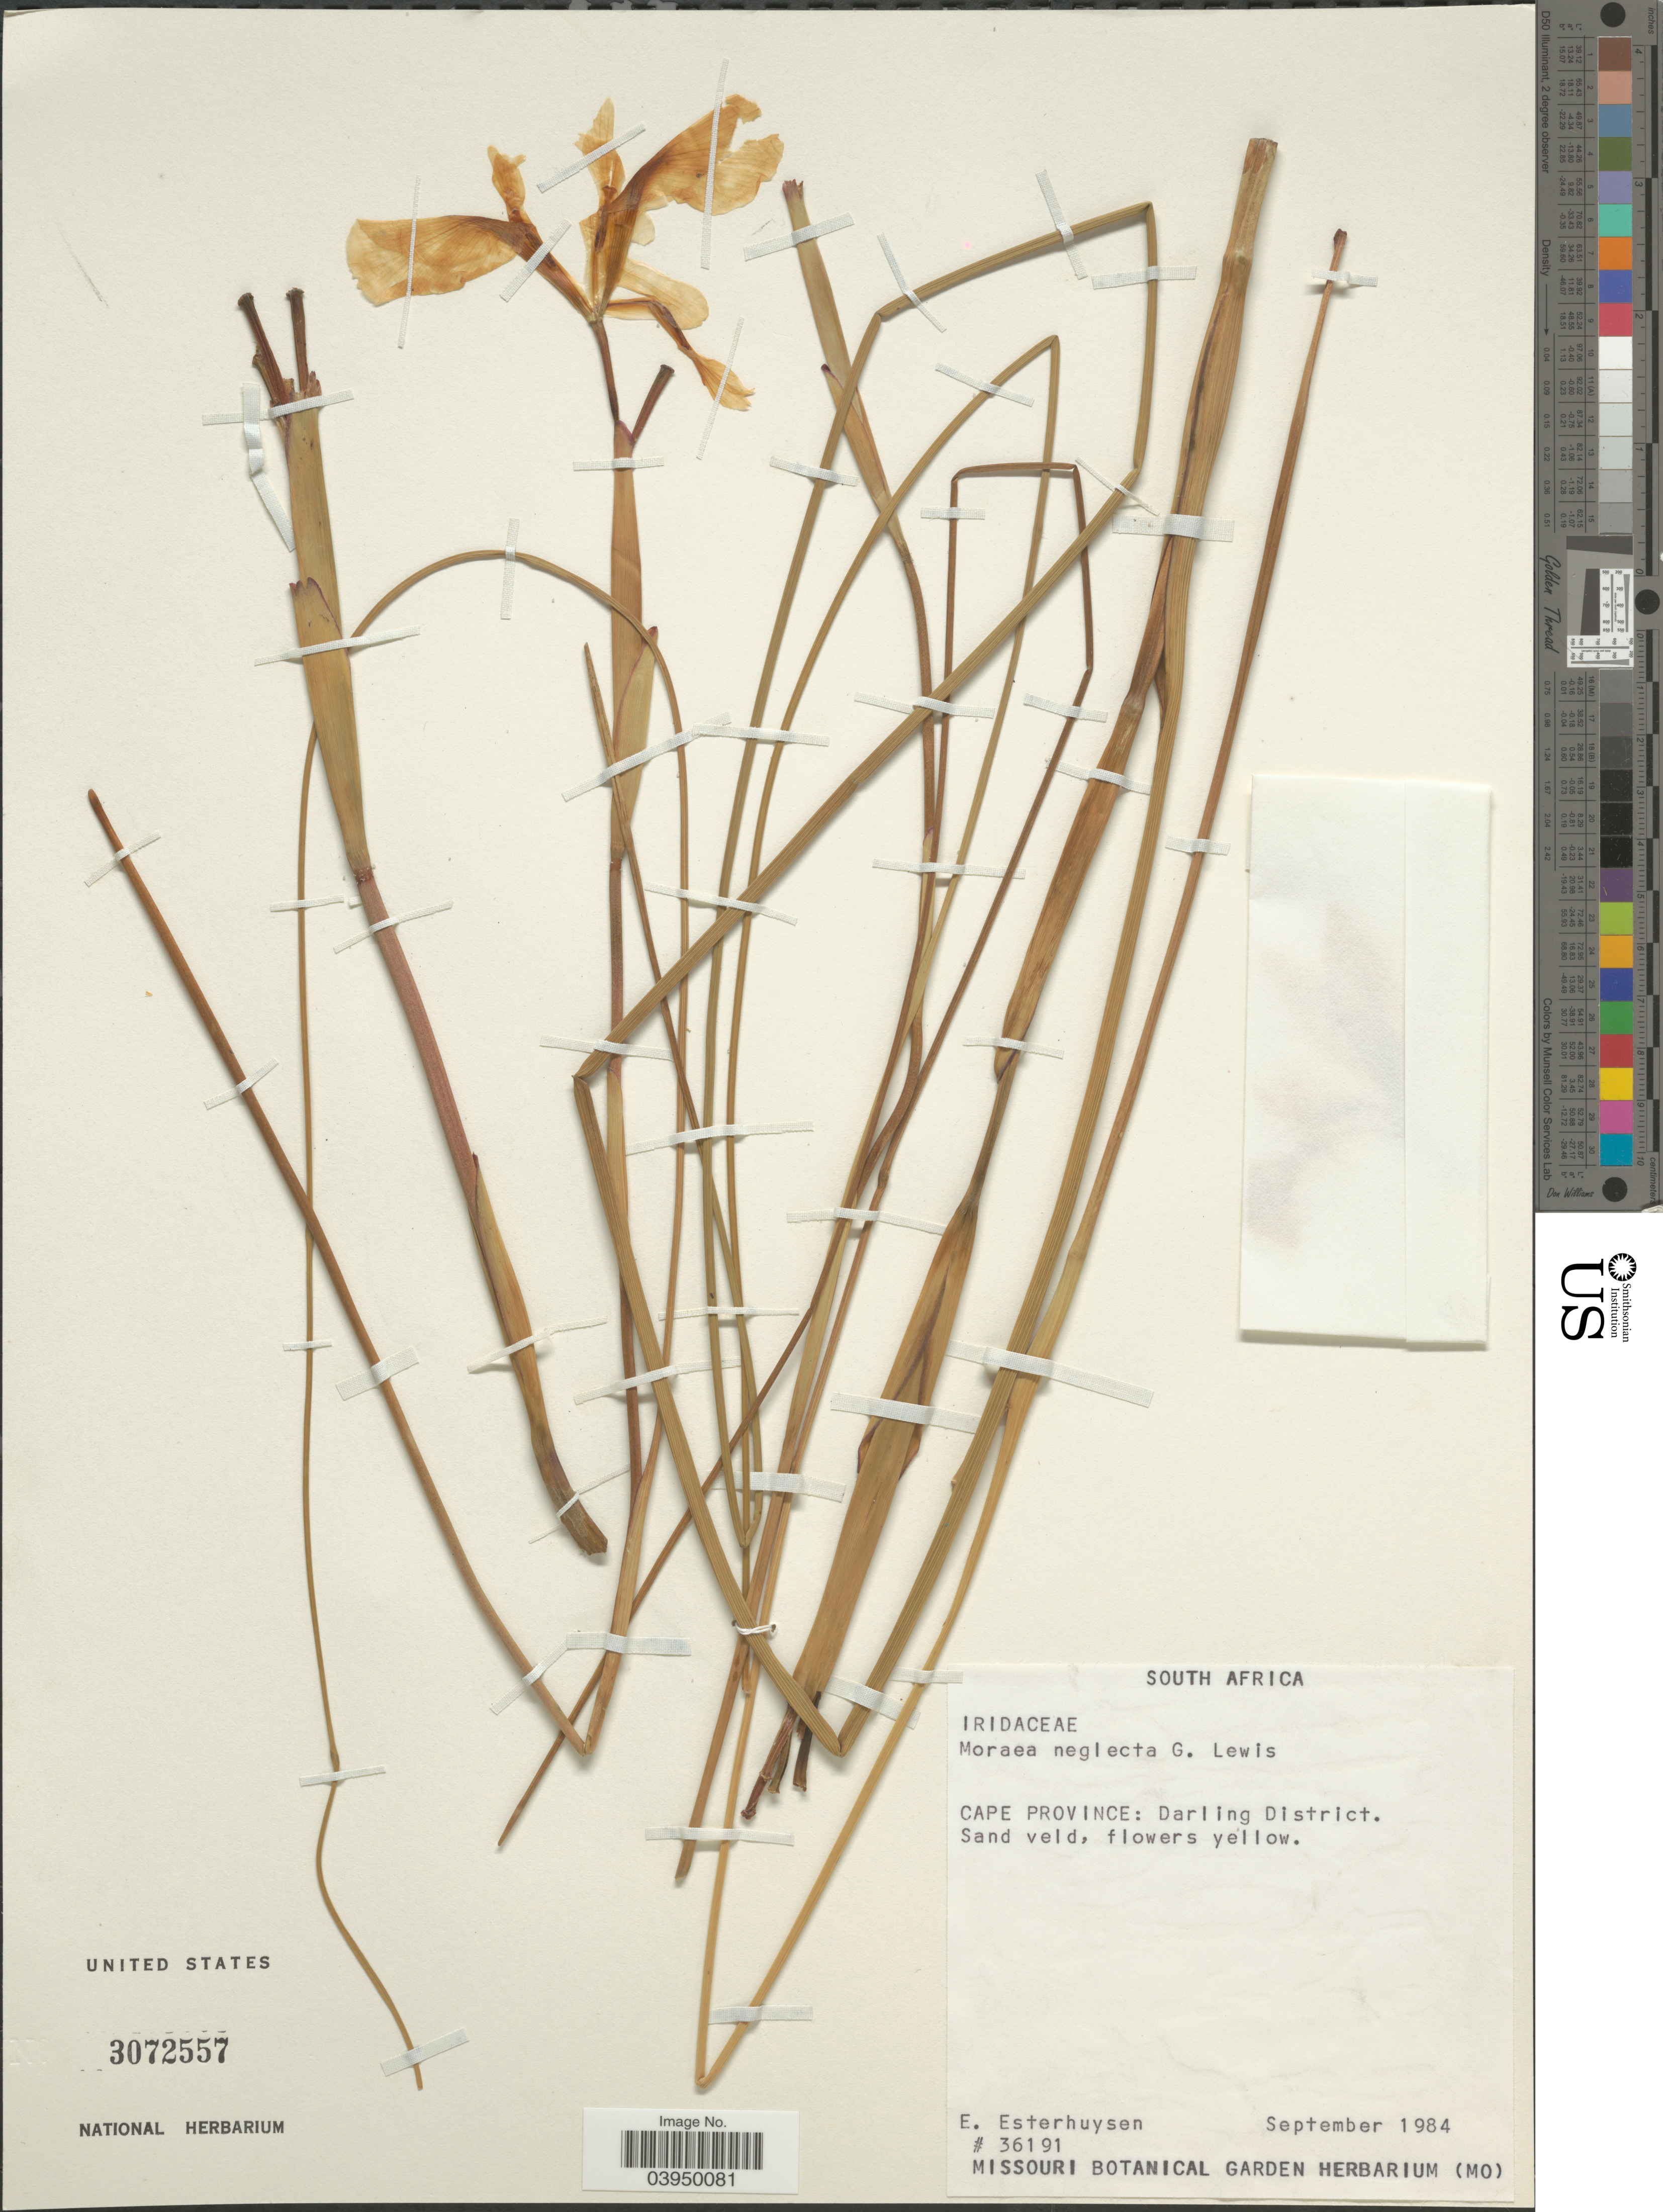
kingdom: Plantae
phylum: Tracheophyta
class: Liliopsida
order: Asparagales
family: Iridaceae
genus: Moraea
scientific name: Moraea neglecta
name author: G.J. Lewis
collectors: E. E. Esterhuysen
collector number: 36191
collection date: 1984-09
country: South Africa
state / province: Western Cape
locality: Darling District.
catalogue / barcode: US 3072557